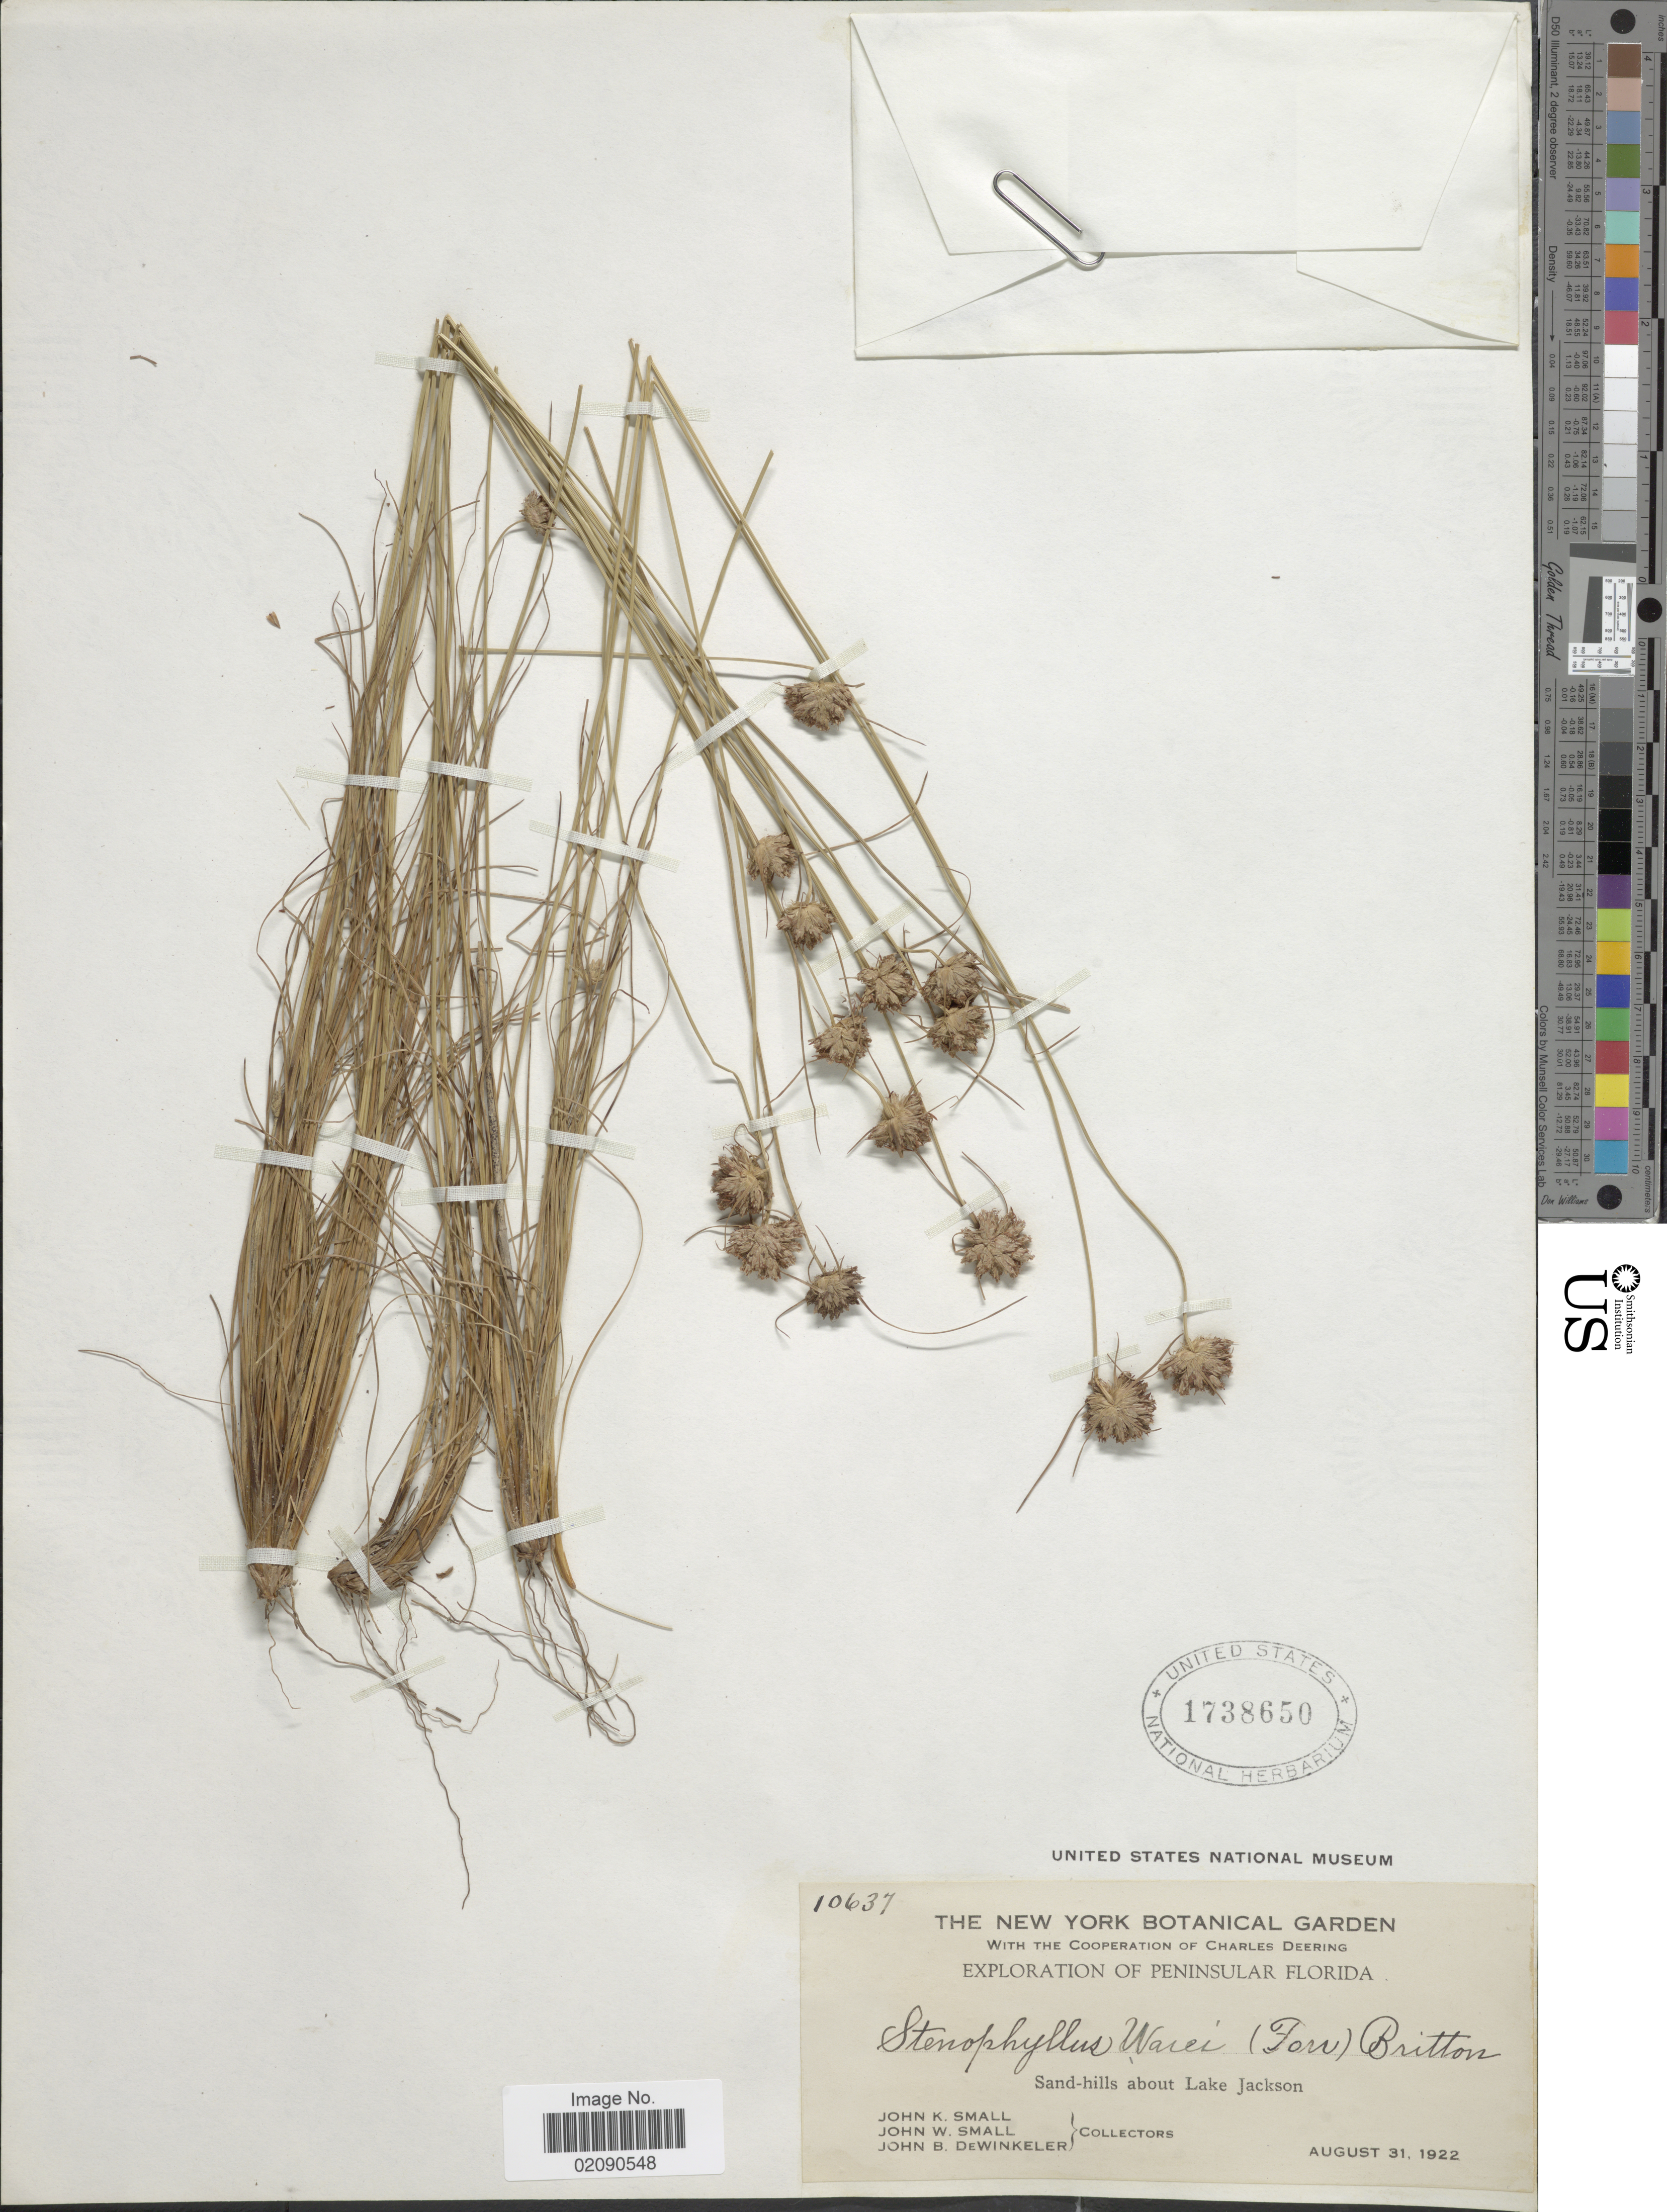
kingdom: Plantae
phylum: Tracheophyta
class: Liliopsida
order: Poales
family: Cyperaceae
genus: Bulbostylis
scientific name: Bulbostylis warei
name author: (Torr.) C.B. Clarke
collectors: J. K. Small, J. Small & J. B. Dewinkeler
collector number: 10637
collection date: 1922-08-31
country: United States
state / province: Florida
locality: Peninsular Florida, Sand-hills about Lake Jackson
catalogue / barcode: US 1738650